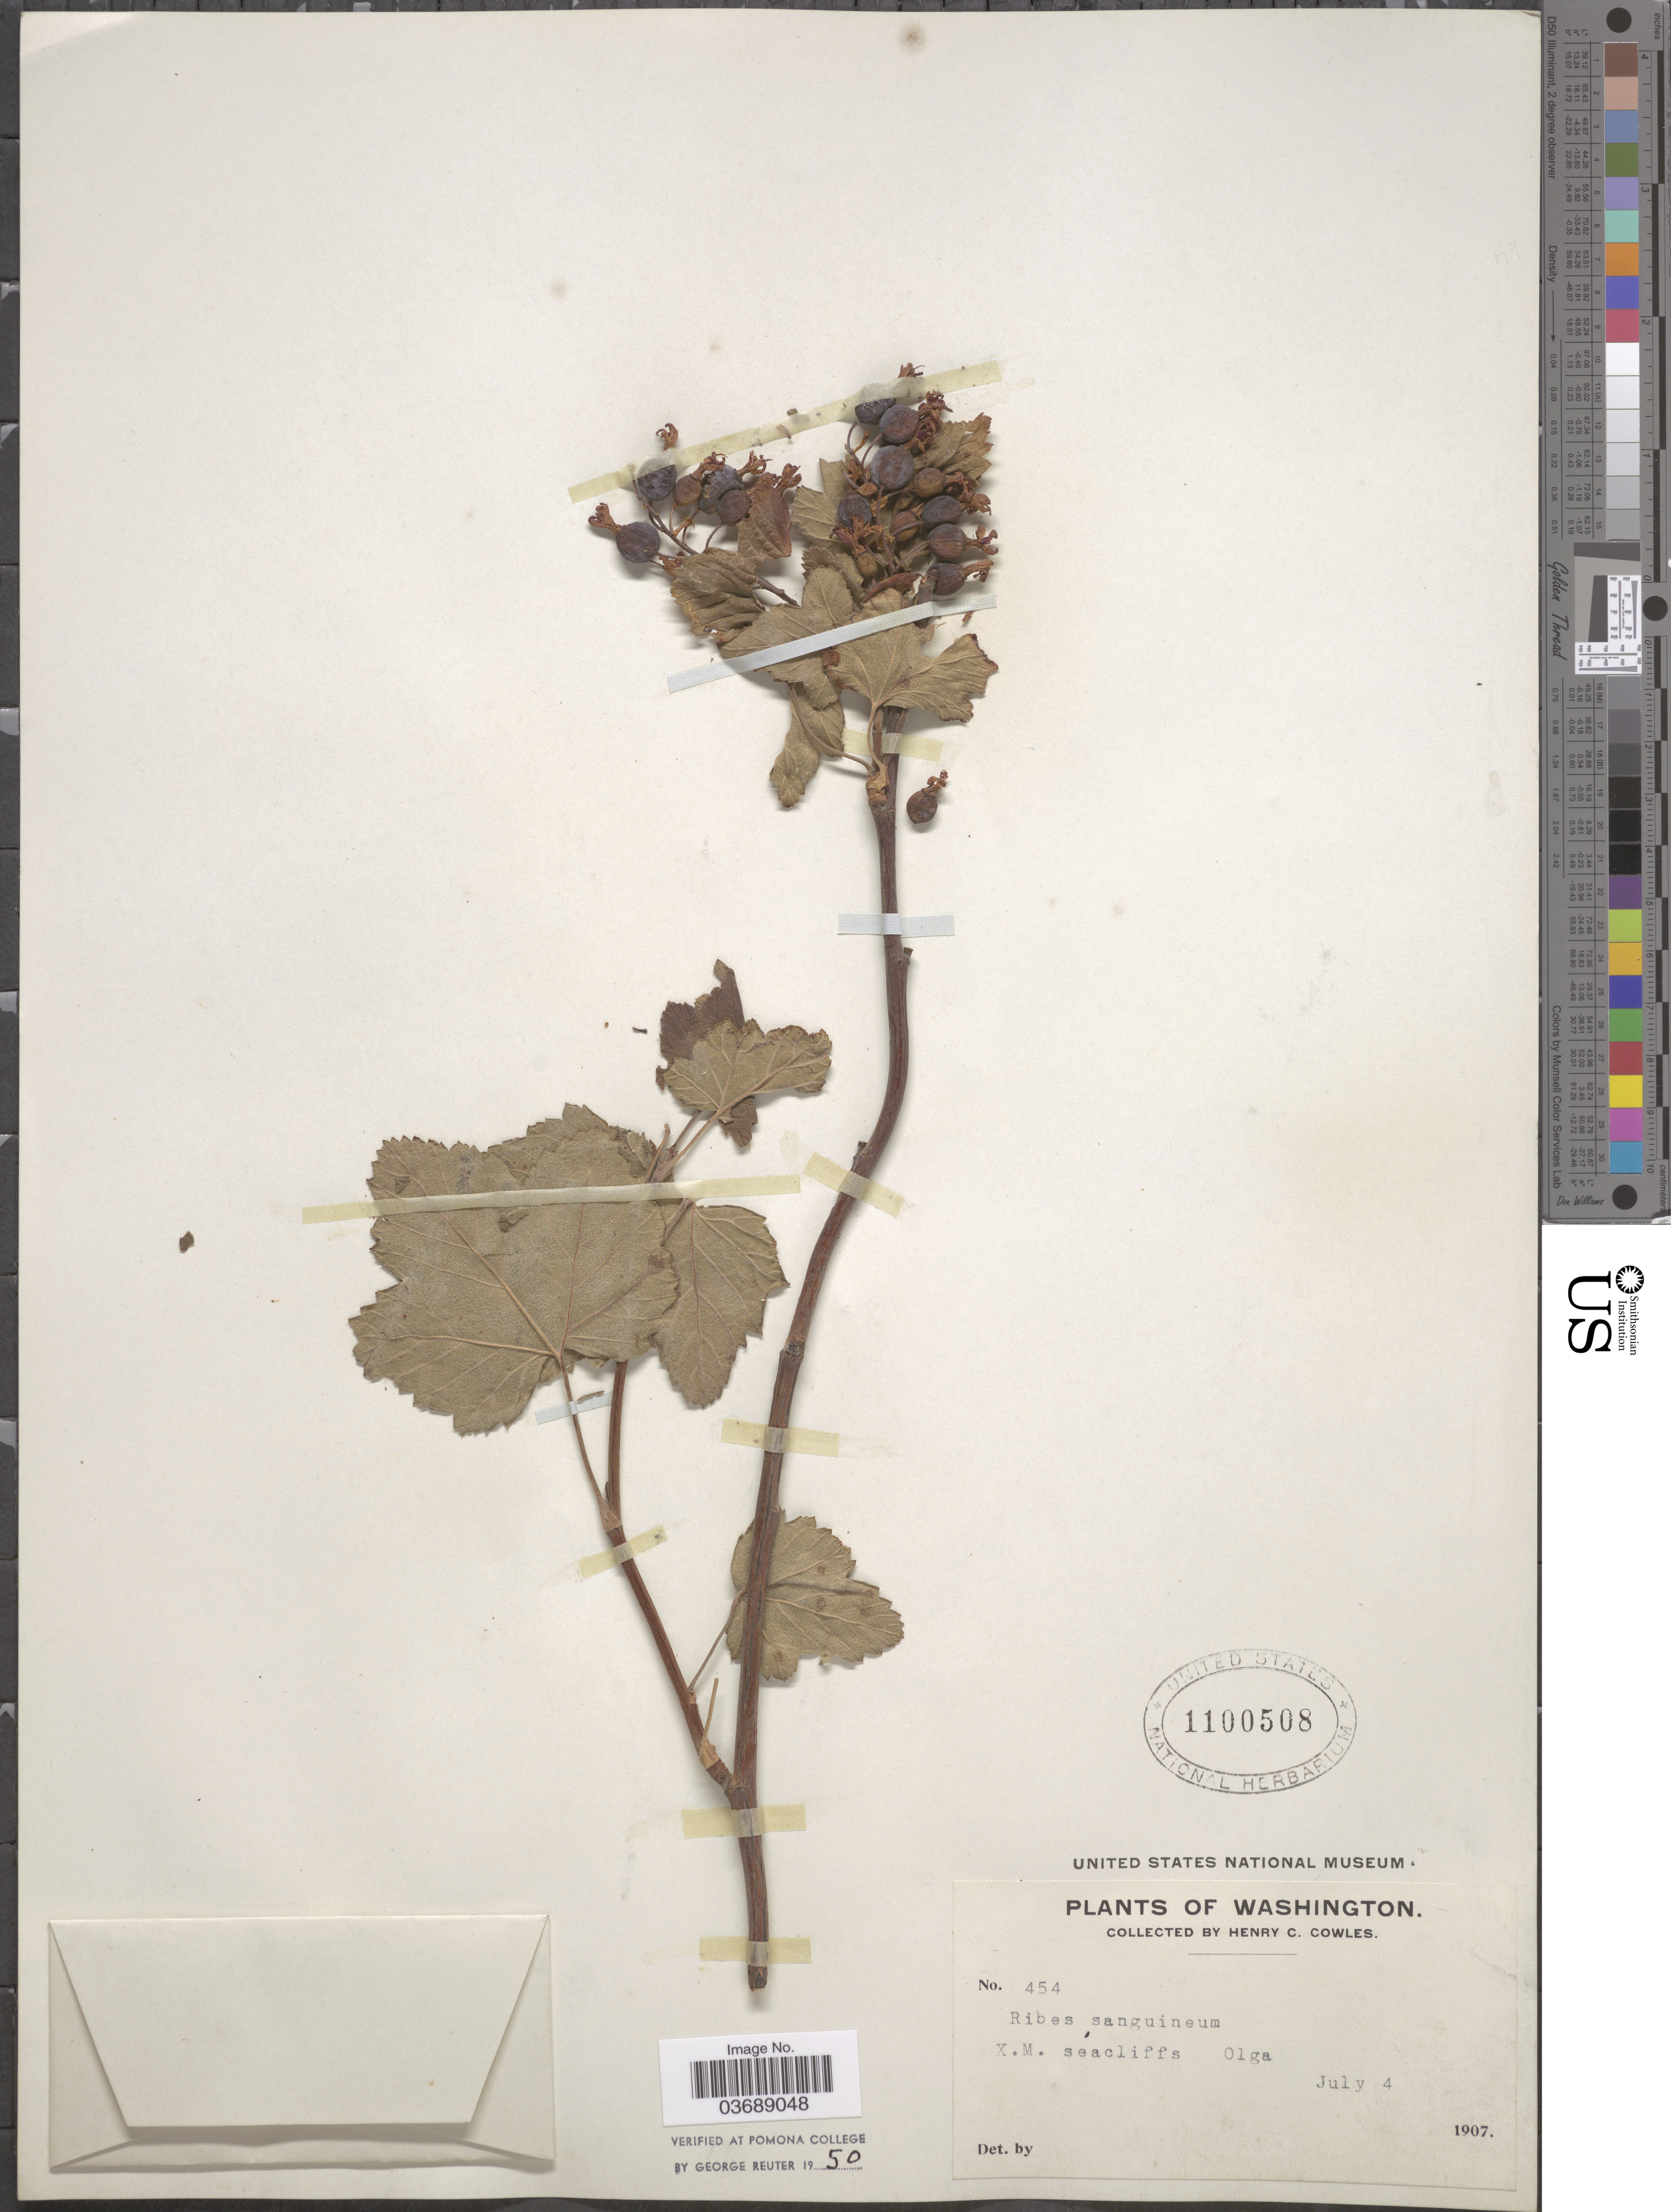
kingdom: Plantae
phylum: Tracheophyta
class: Magnoliopsida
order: Saxifragales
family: Grossulariaceae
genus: Ribes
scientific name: Ribes sanguineum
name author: Pursh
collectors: H. Cowles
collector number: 454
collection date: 1907-07-04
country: United States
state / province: Washington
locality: X.M. seacliffs. Olga.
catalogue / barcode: US 1100508